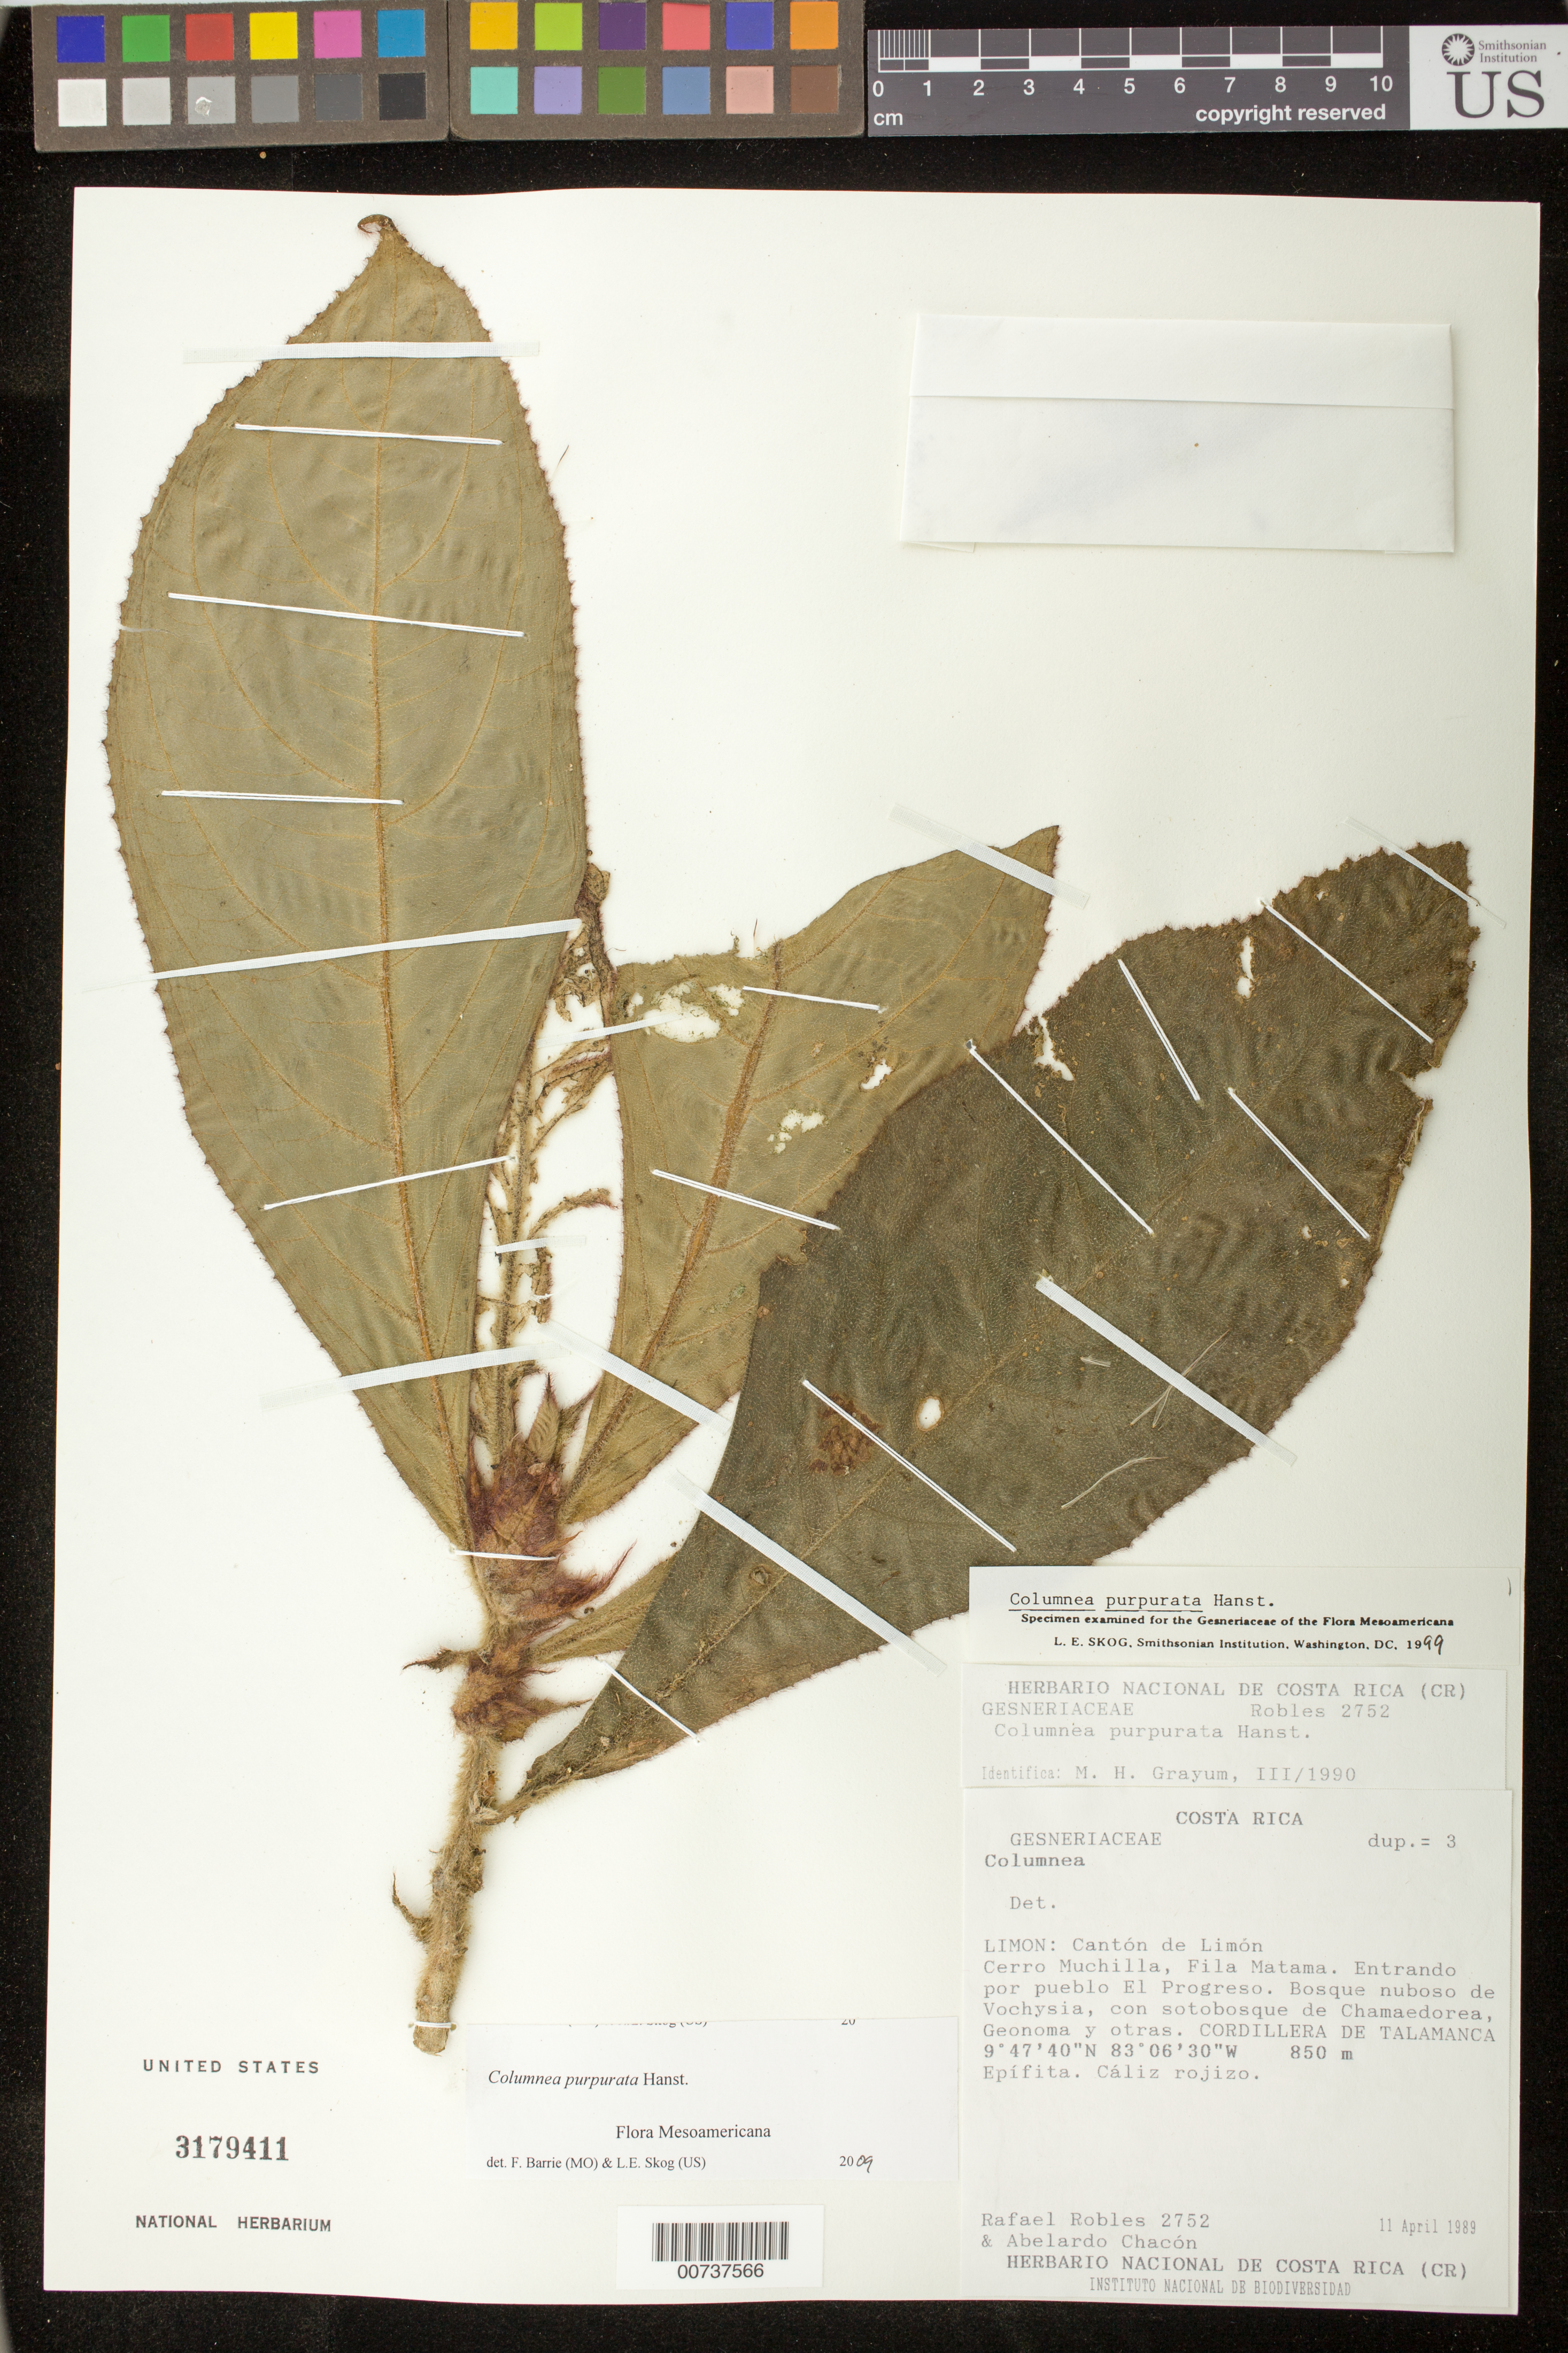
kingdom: Plantae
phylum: Tracheophyta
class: Magnoliopsida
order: Lamiales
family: Gesneriaceae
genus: Columnea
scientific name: Columnea purpurata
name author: Hanst.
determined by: Skog, Laurence E.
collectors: R. Robles & A. Chacón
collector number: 2752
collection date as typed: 11 Apr 1989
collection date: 1989-04-11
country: Costa Rica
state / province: Limón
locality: Cantón de Limón, Cerro Muchilla, Fila Matama. Entrando por pueblo El Progreso. Cordillera de Talamanca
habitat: Bosque nuboso de Vochysia, con sotobosque de Chamaedorea, Geonoma y otras.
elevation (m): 850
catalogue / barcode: US 3179411